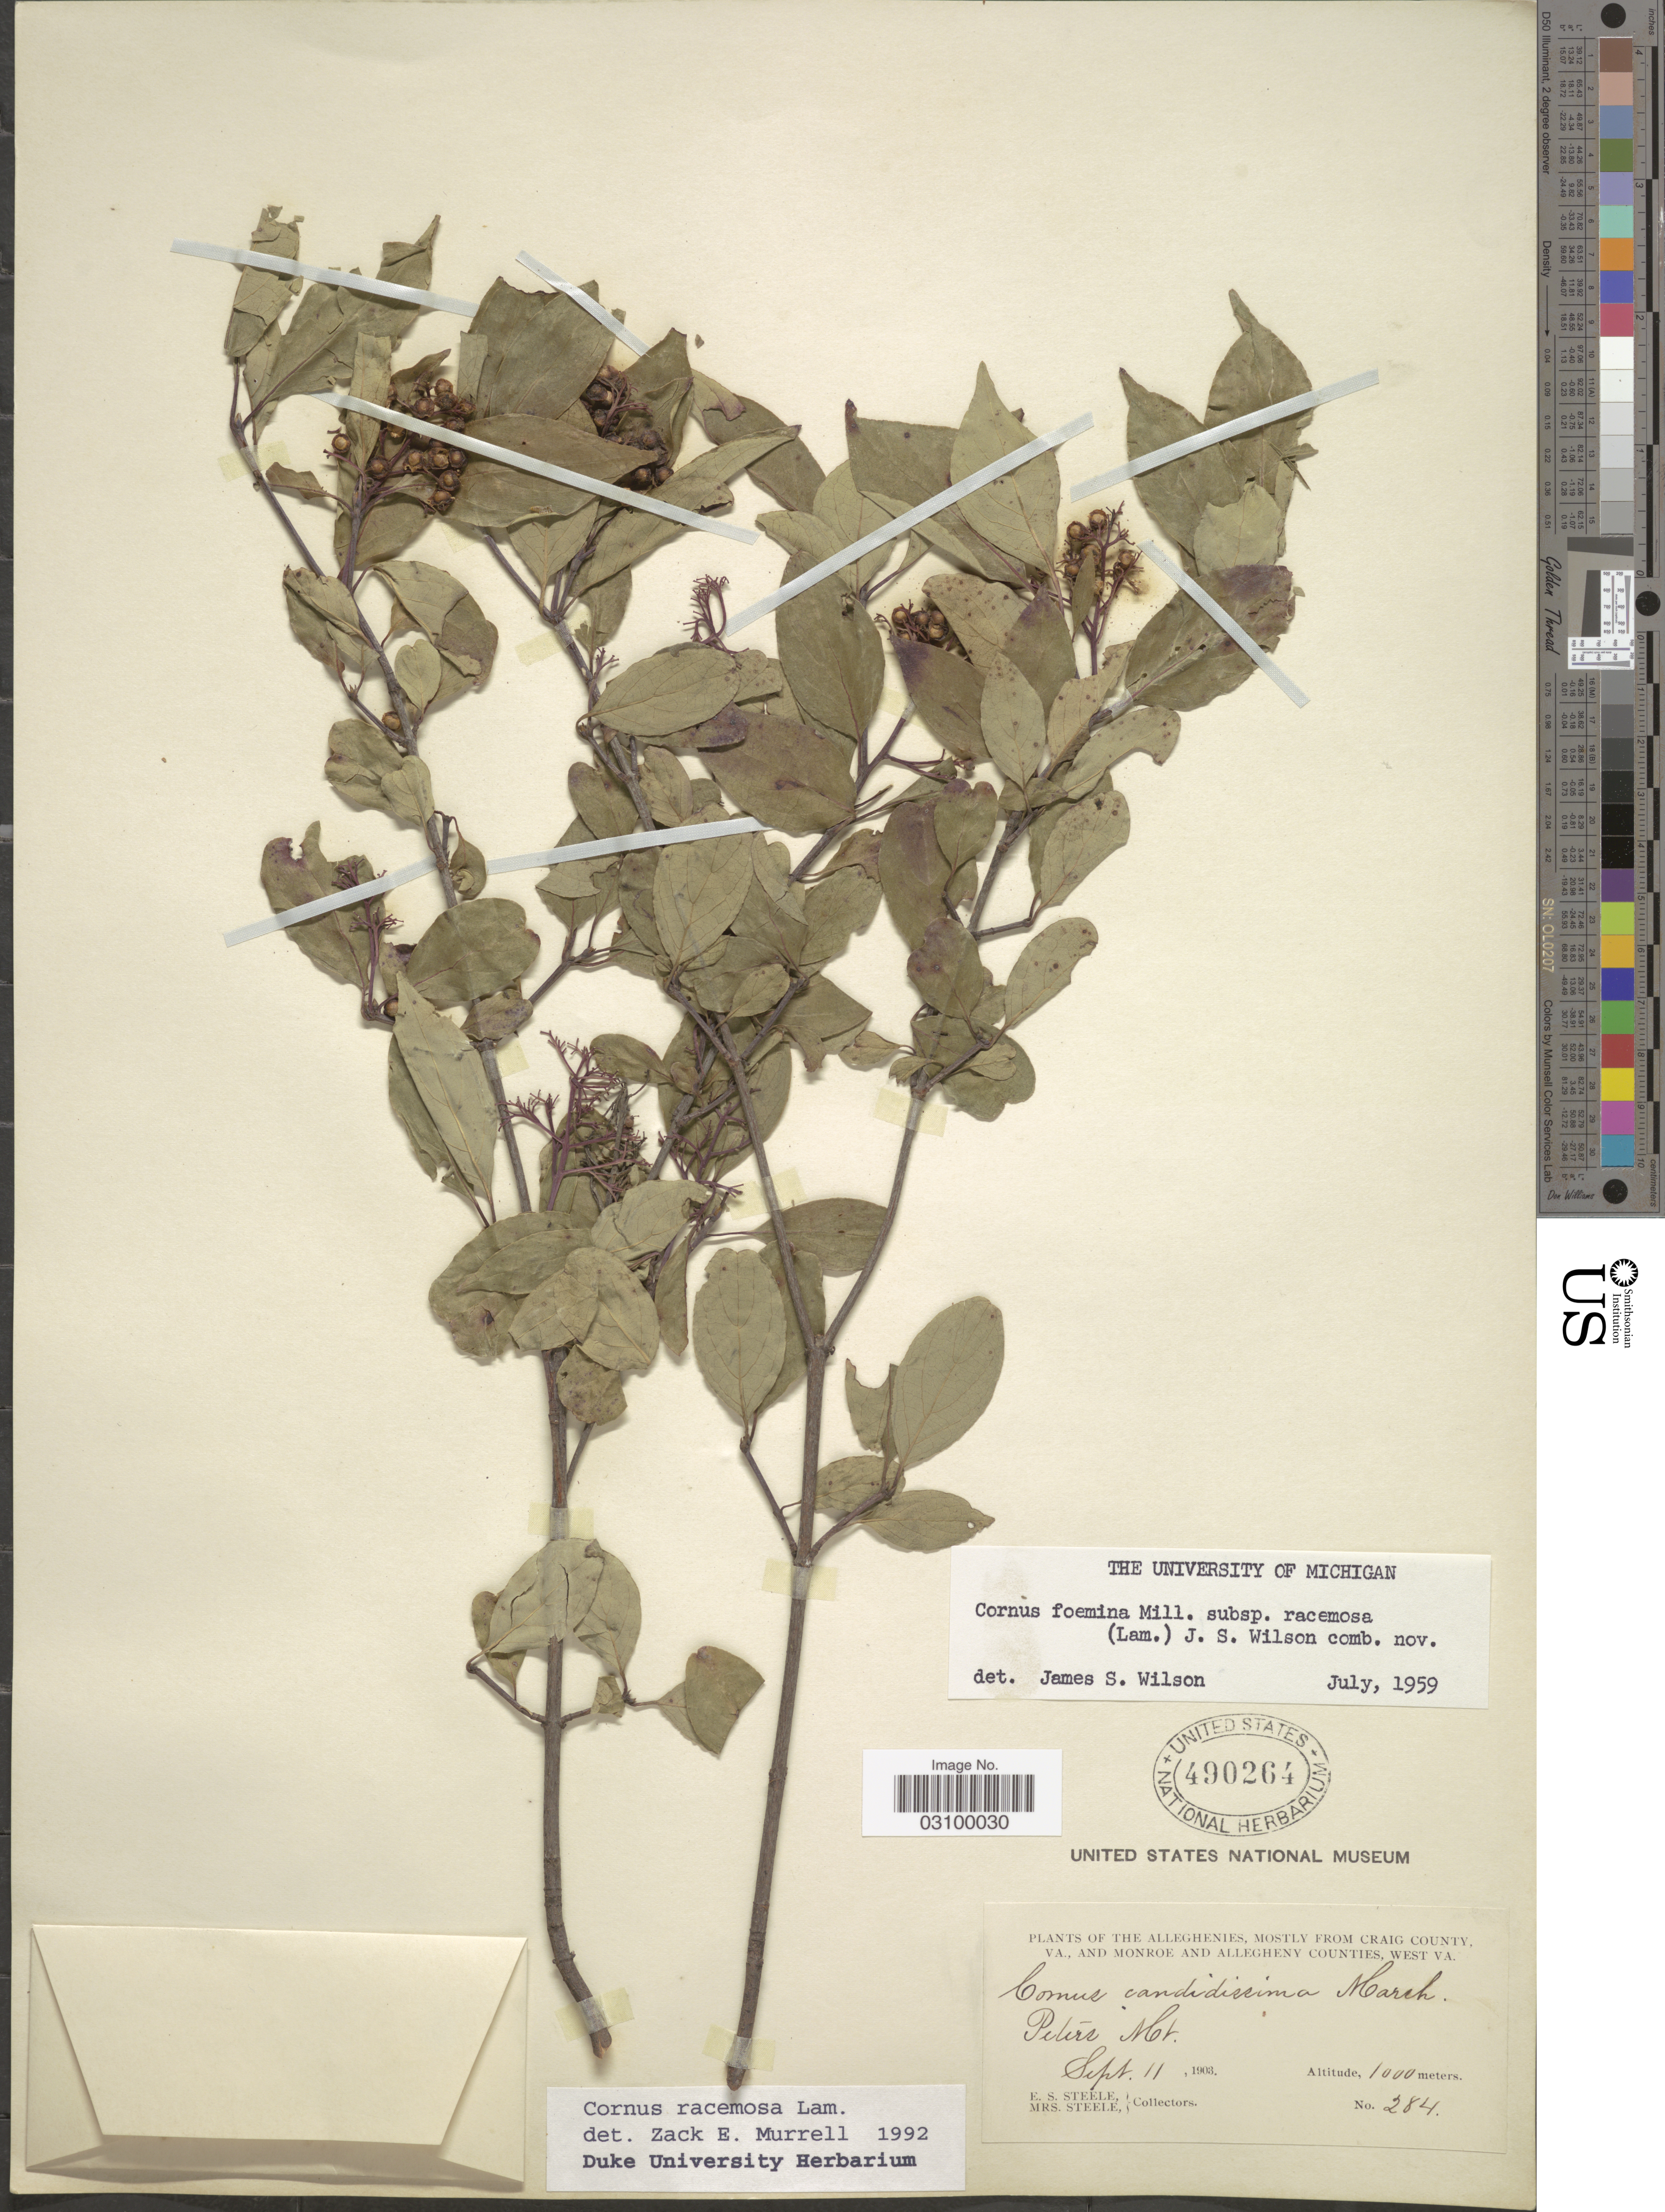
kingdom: Plantae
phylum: Tracheophyta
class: Magnoliopsida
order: Cornales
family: Cornaceae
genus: Cornus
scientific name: Cornus racemosa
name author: Lam.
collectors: E. Steele & Mrs. E. S. Steele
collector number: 284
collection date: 1903-09-11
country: United States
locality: The Alleghenies, mostly from Craig County, VA., and Monroe and Allegheny Counties, West Va.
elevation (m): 1000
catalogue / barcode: US 490264